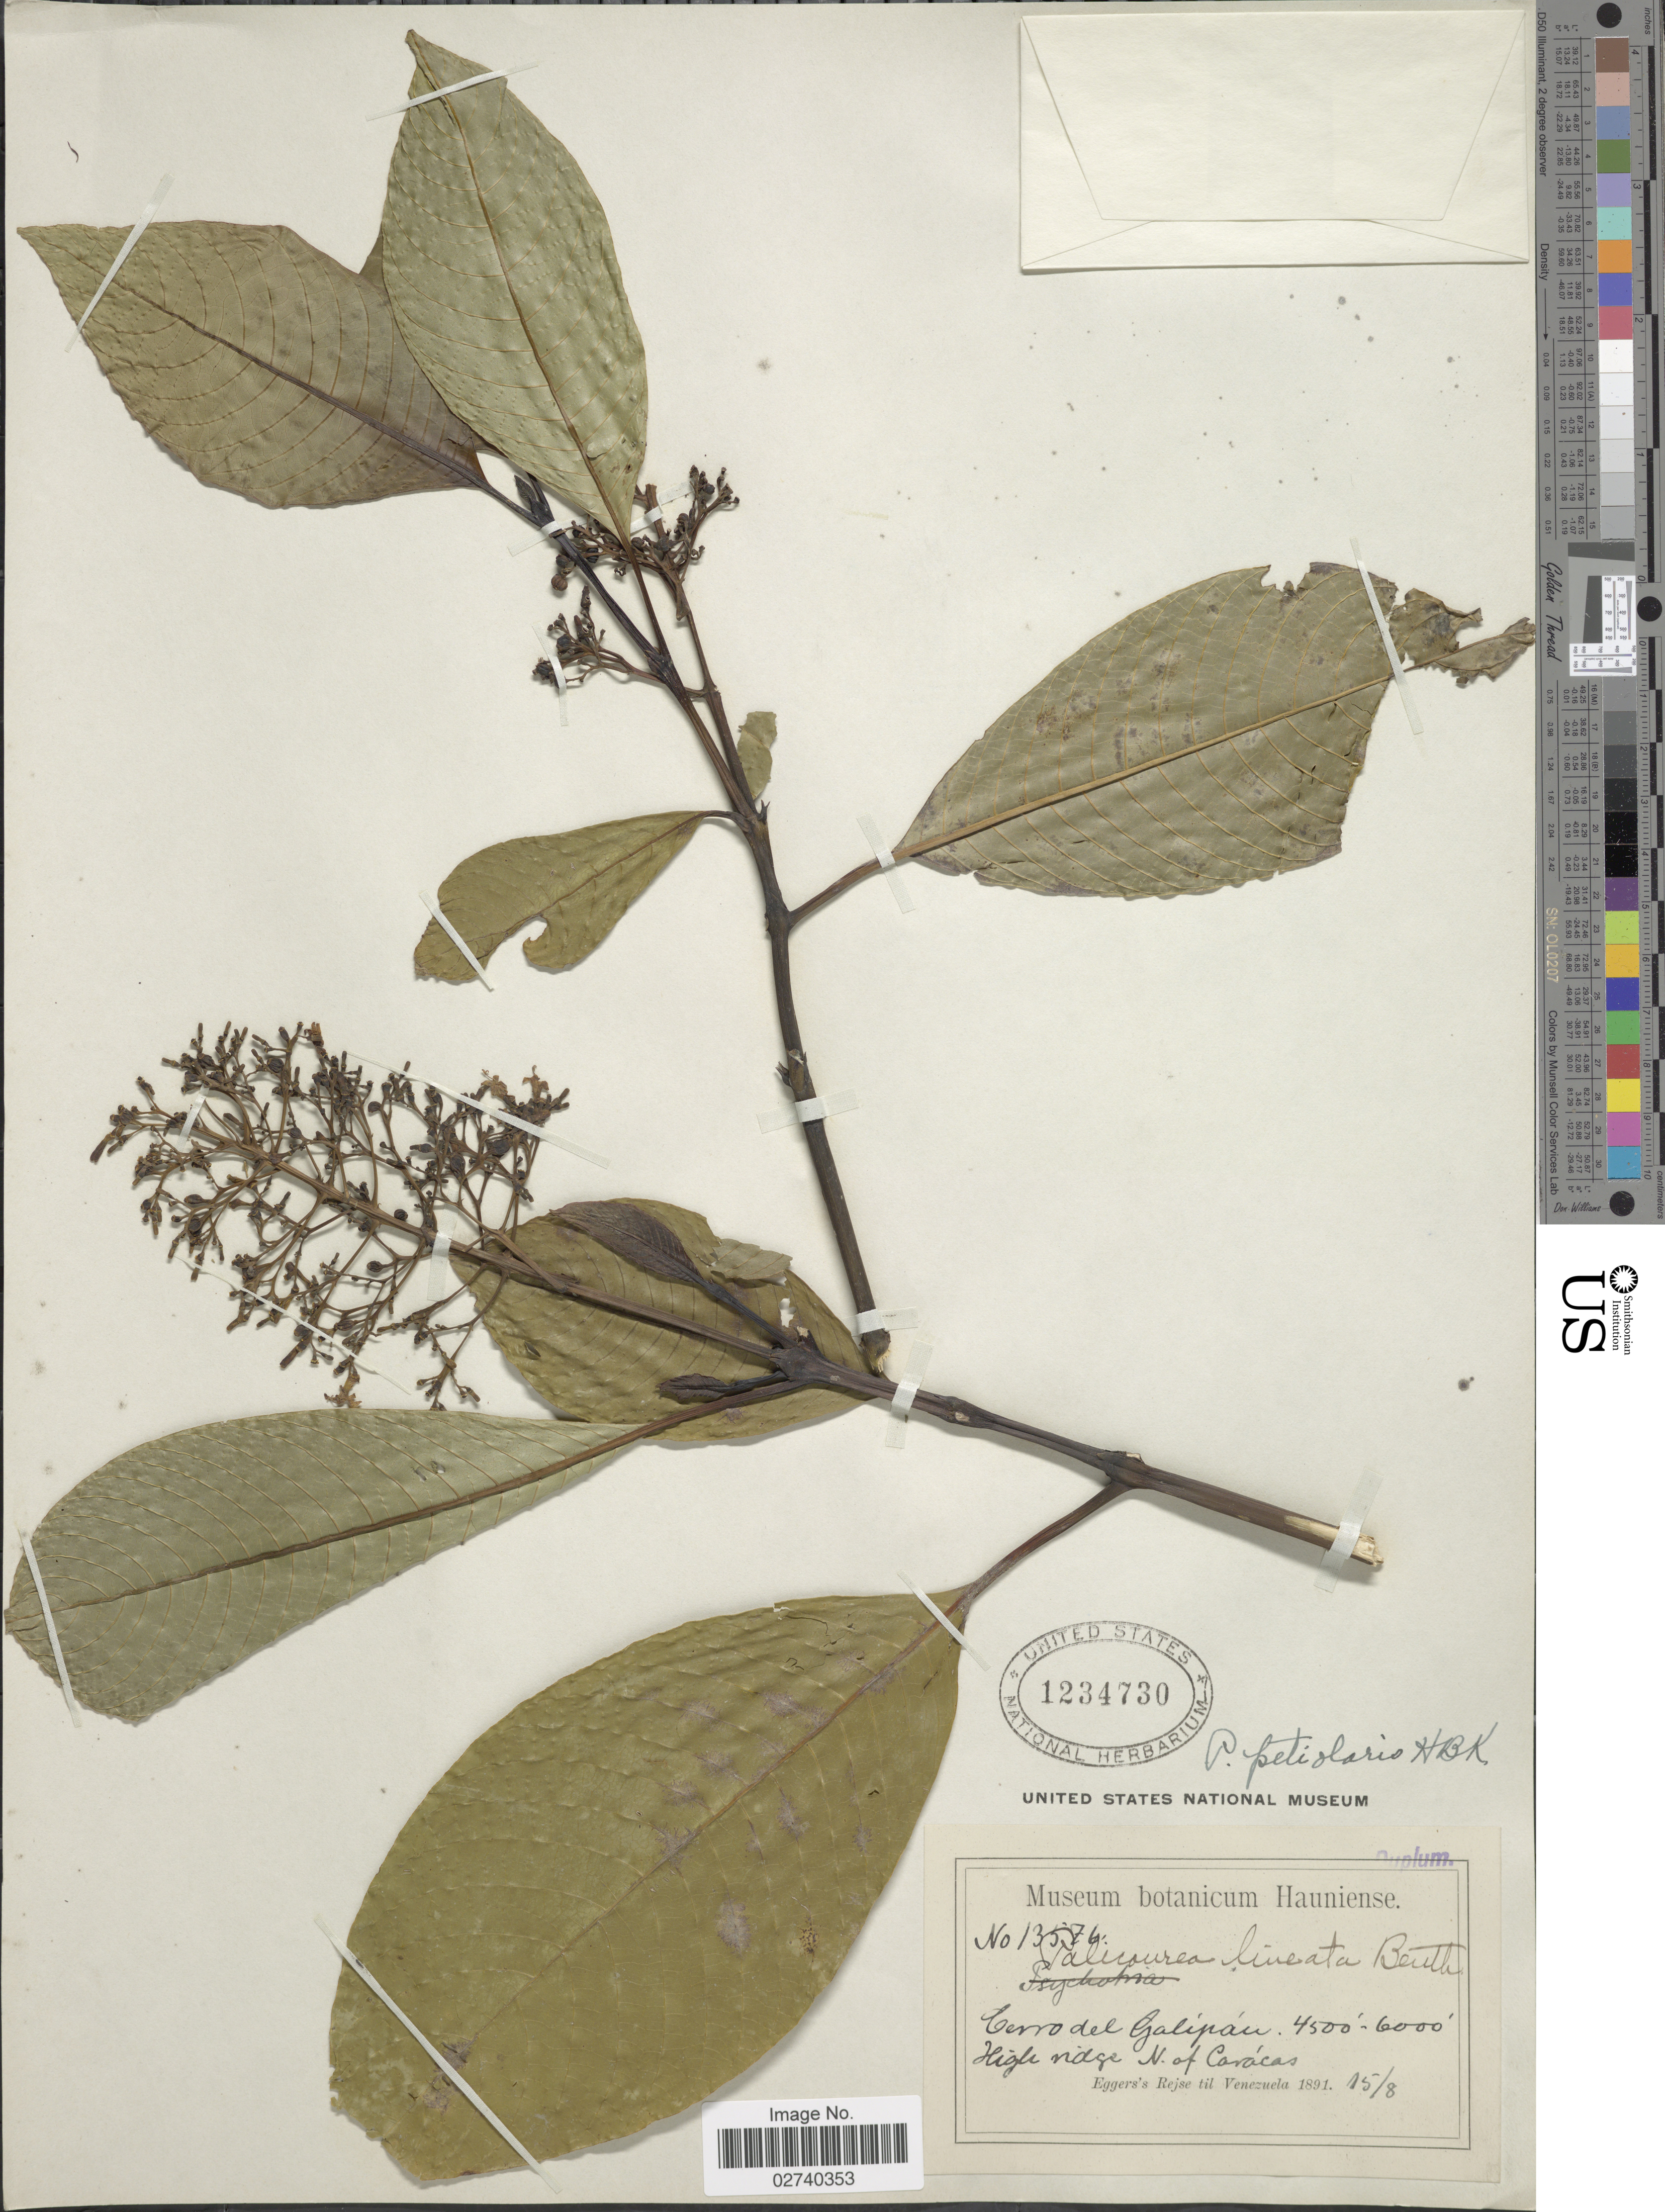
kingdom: Plantae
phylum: Tracheophyta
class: Magnoliopsida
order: Gentianales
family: Rubiaceae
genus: Palicourea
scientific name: Palicourea petiolaris Kunth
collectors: -. Eggers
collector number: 13576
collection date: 1891-08-15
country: Venezuela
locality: Cerro del Galipán. High ridge N. of Carácas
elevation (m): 1372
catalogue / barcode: US 1234730